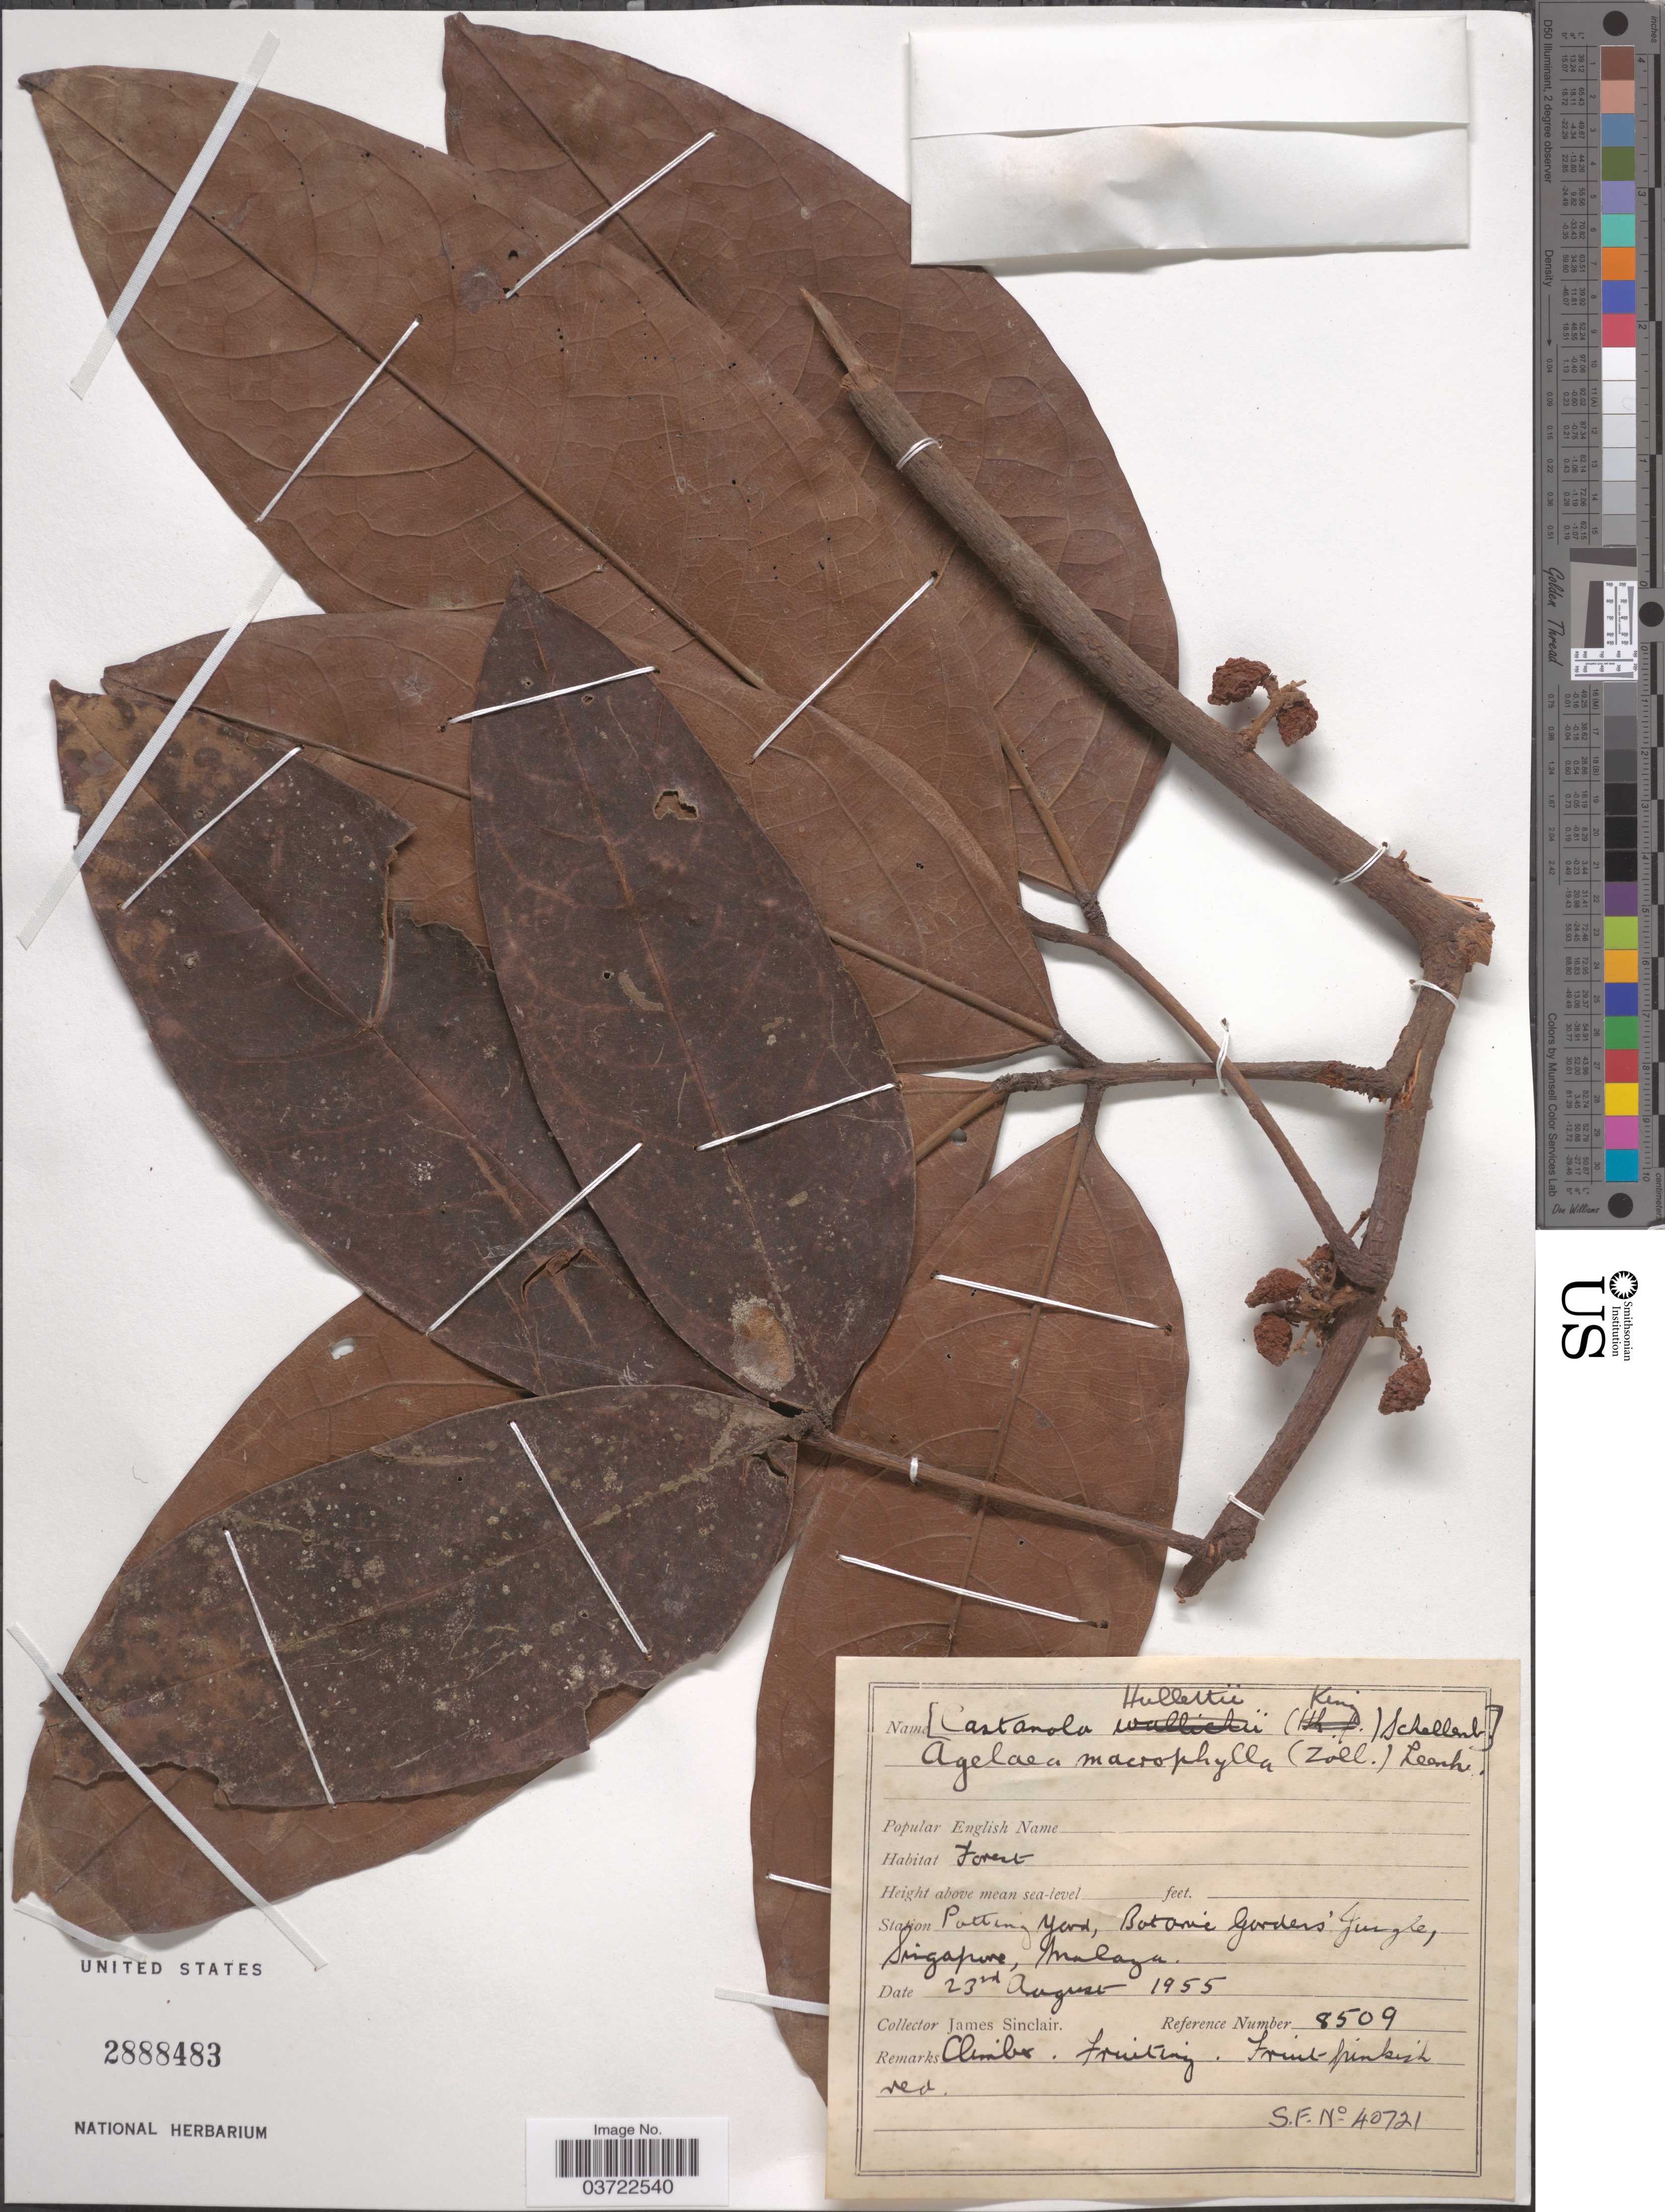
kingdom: Plantae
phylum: Tracheophyta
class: Magnoliopsida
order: Oxalidales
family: Connaraceae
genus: Agelaea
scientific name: Agelaea macrophylla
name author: (Zoll.) Leenh.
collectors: J. Sinclair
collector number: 8509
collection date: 1955-08-23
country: Singapore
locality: Station Patting Yard, Botanic Gardens' Jungle, Malaya.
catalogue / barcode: US 2888483